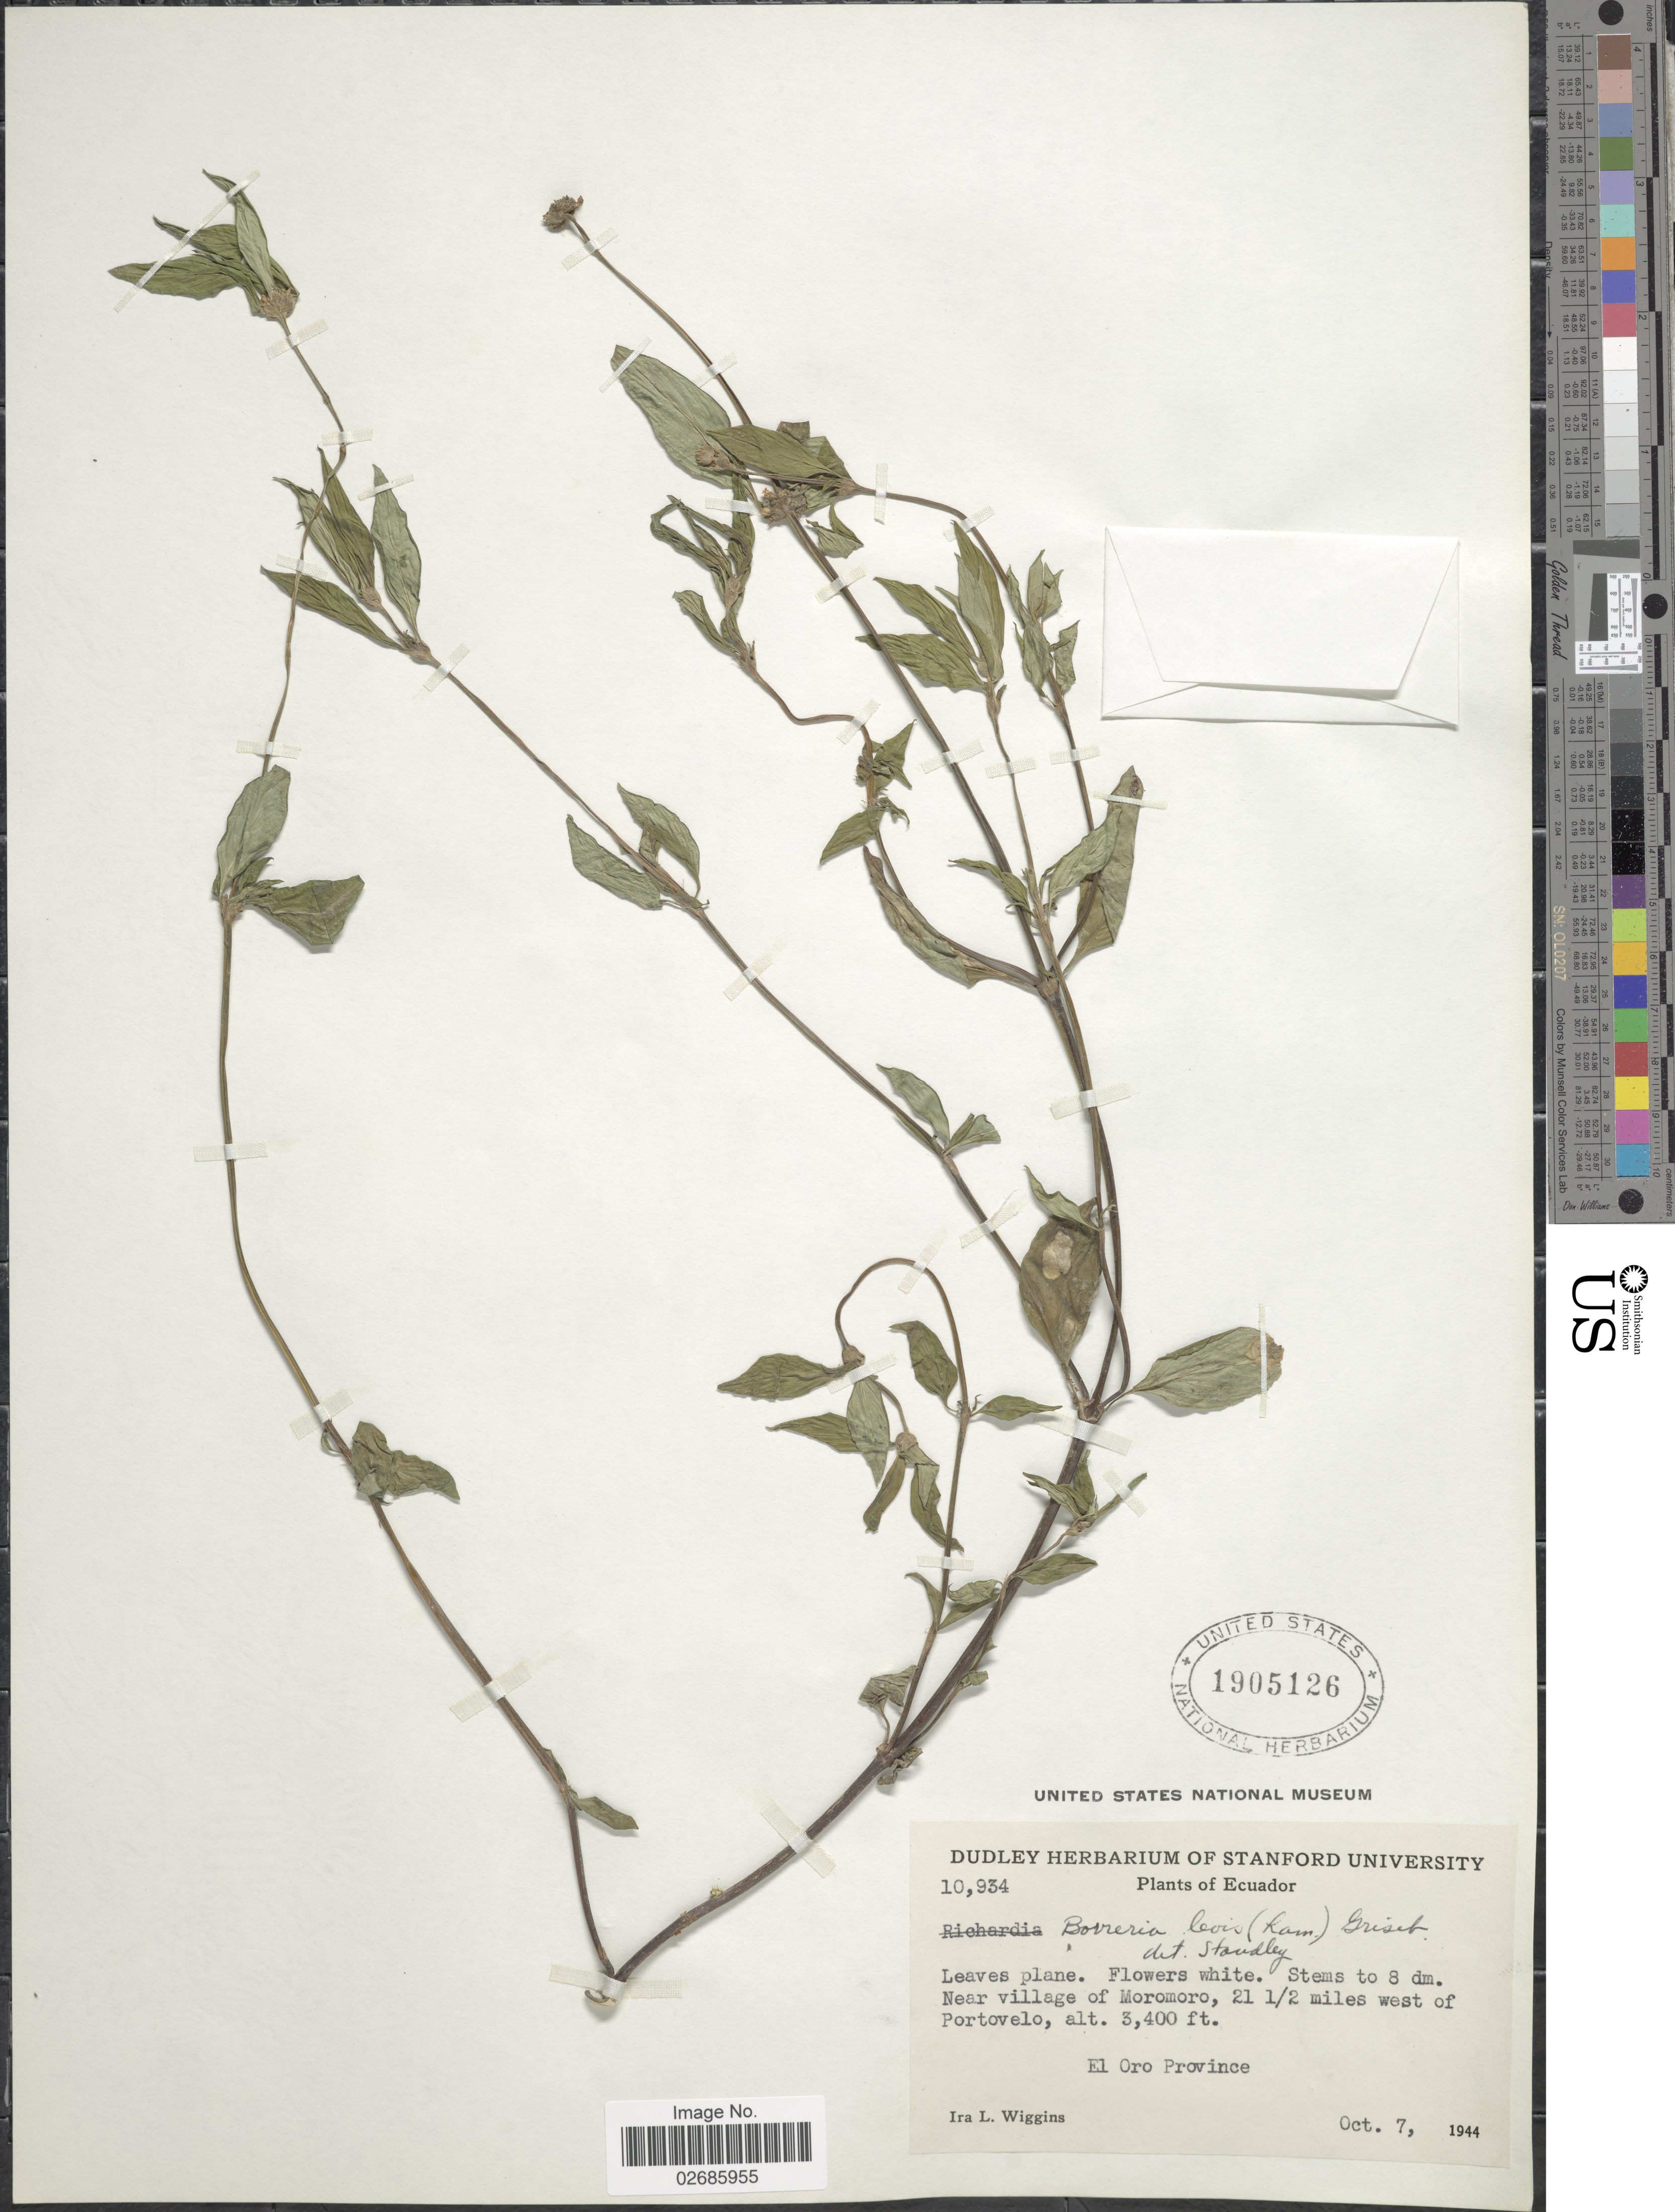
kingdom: Plantae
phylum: Tracheophyta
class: Magnoliopsida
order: Gentianales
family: Rubiaceae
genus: Borreria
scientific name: Borreria remota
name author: (Lam.) Bacigalupo & E.L. Cabral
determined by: Kirkbride, J. H., Jr.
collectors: I. L. Wiggins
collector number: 10934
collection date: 1944-10-07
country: Ecuador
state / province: El Oro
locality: Near village of Moromoro, 21 1/2 miles west of Portovelo.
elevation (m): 1036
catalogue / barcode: US 1905126